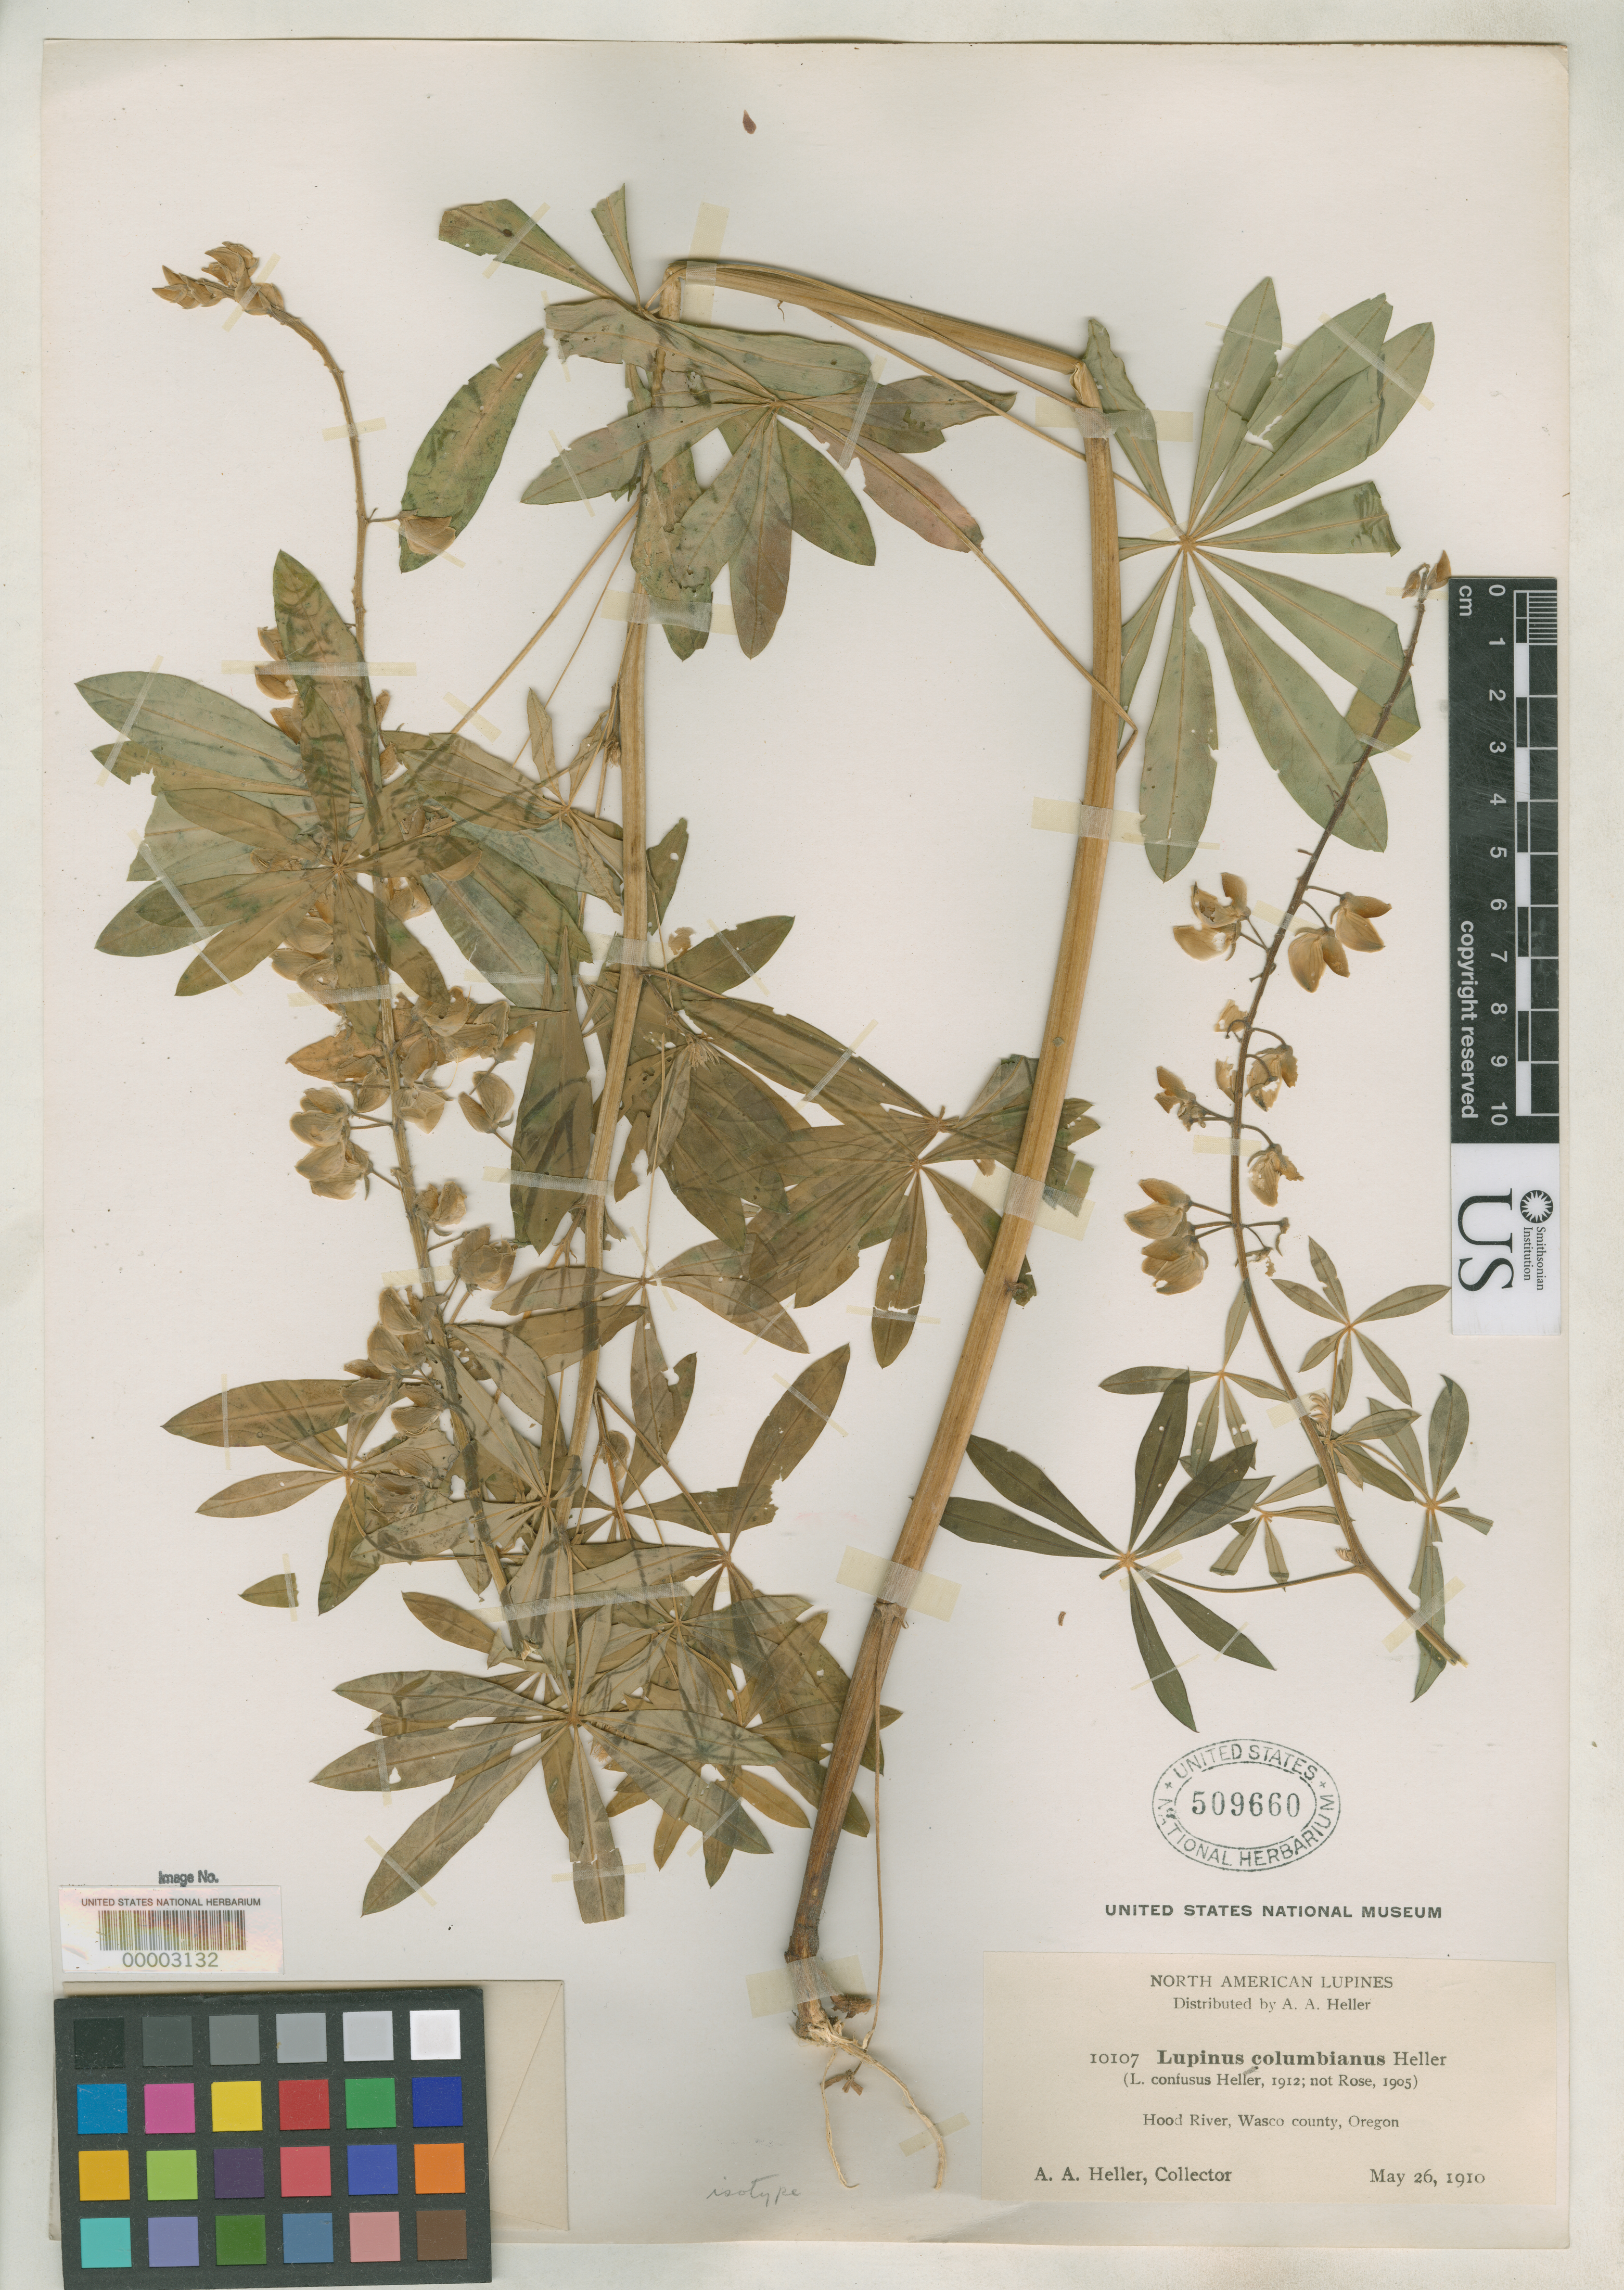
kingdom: Plantae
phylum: Tracheophyta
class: Magnoliopsida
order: Fabales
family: Fabaceae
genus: Lupinus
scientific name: Lupinus confusus A. Heller, nom. illeg.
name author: A. Heller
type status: Isotype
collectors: A. A. Heller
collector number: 10107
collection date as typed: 26 May 1910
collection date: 1910-05-26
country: United States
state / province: Oregon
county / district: Wasco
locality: Hood River.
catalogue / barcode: US 509660